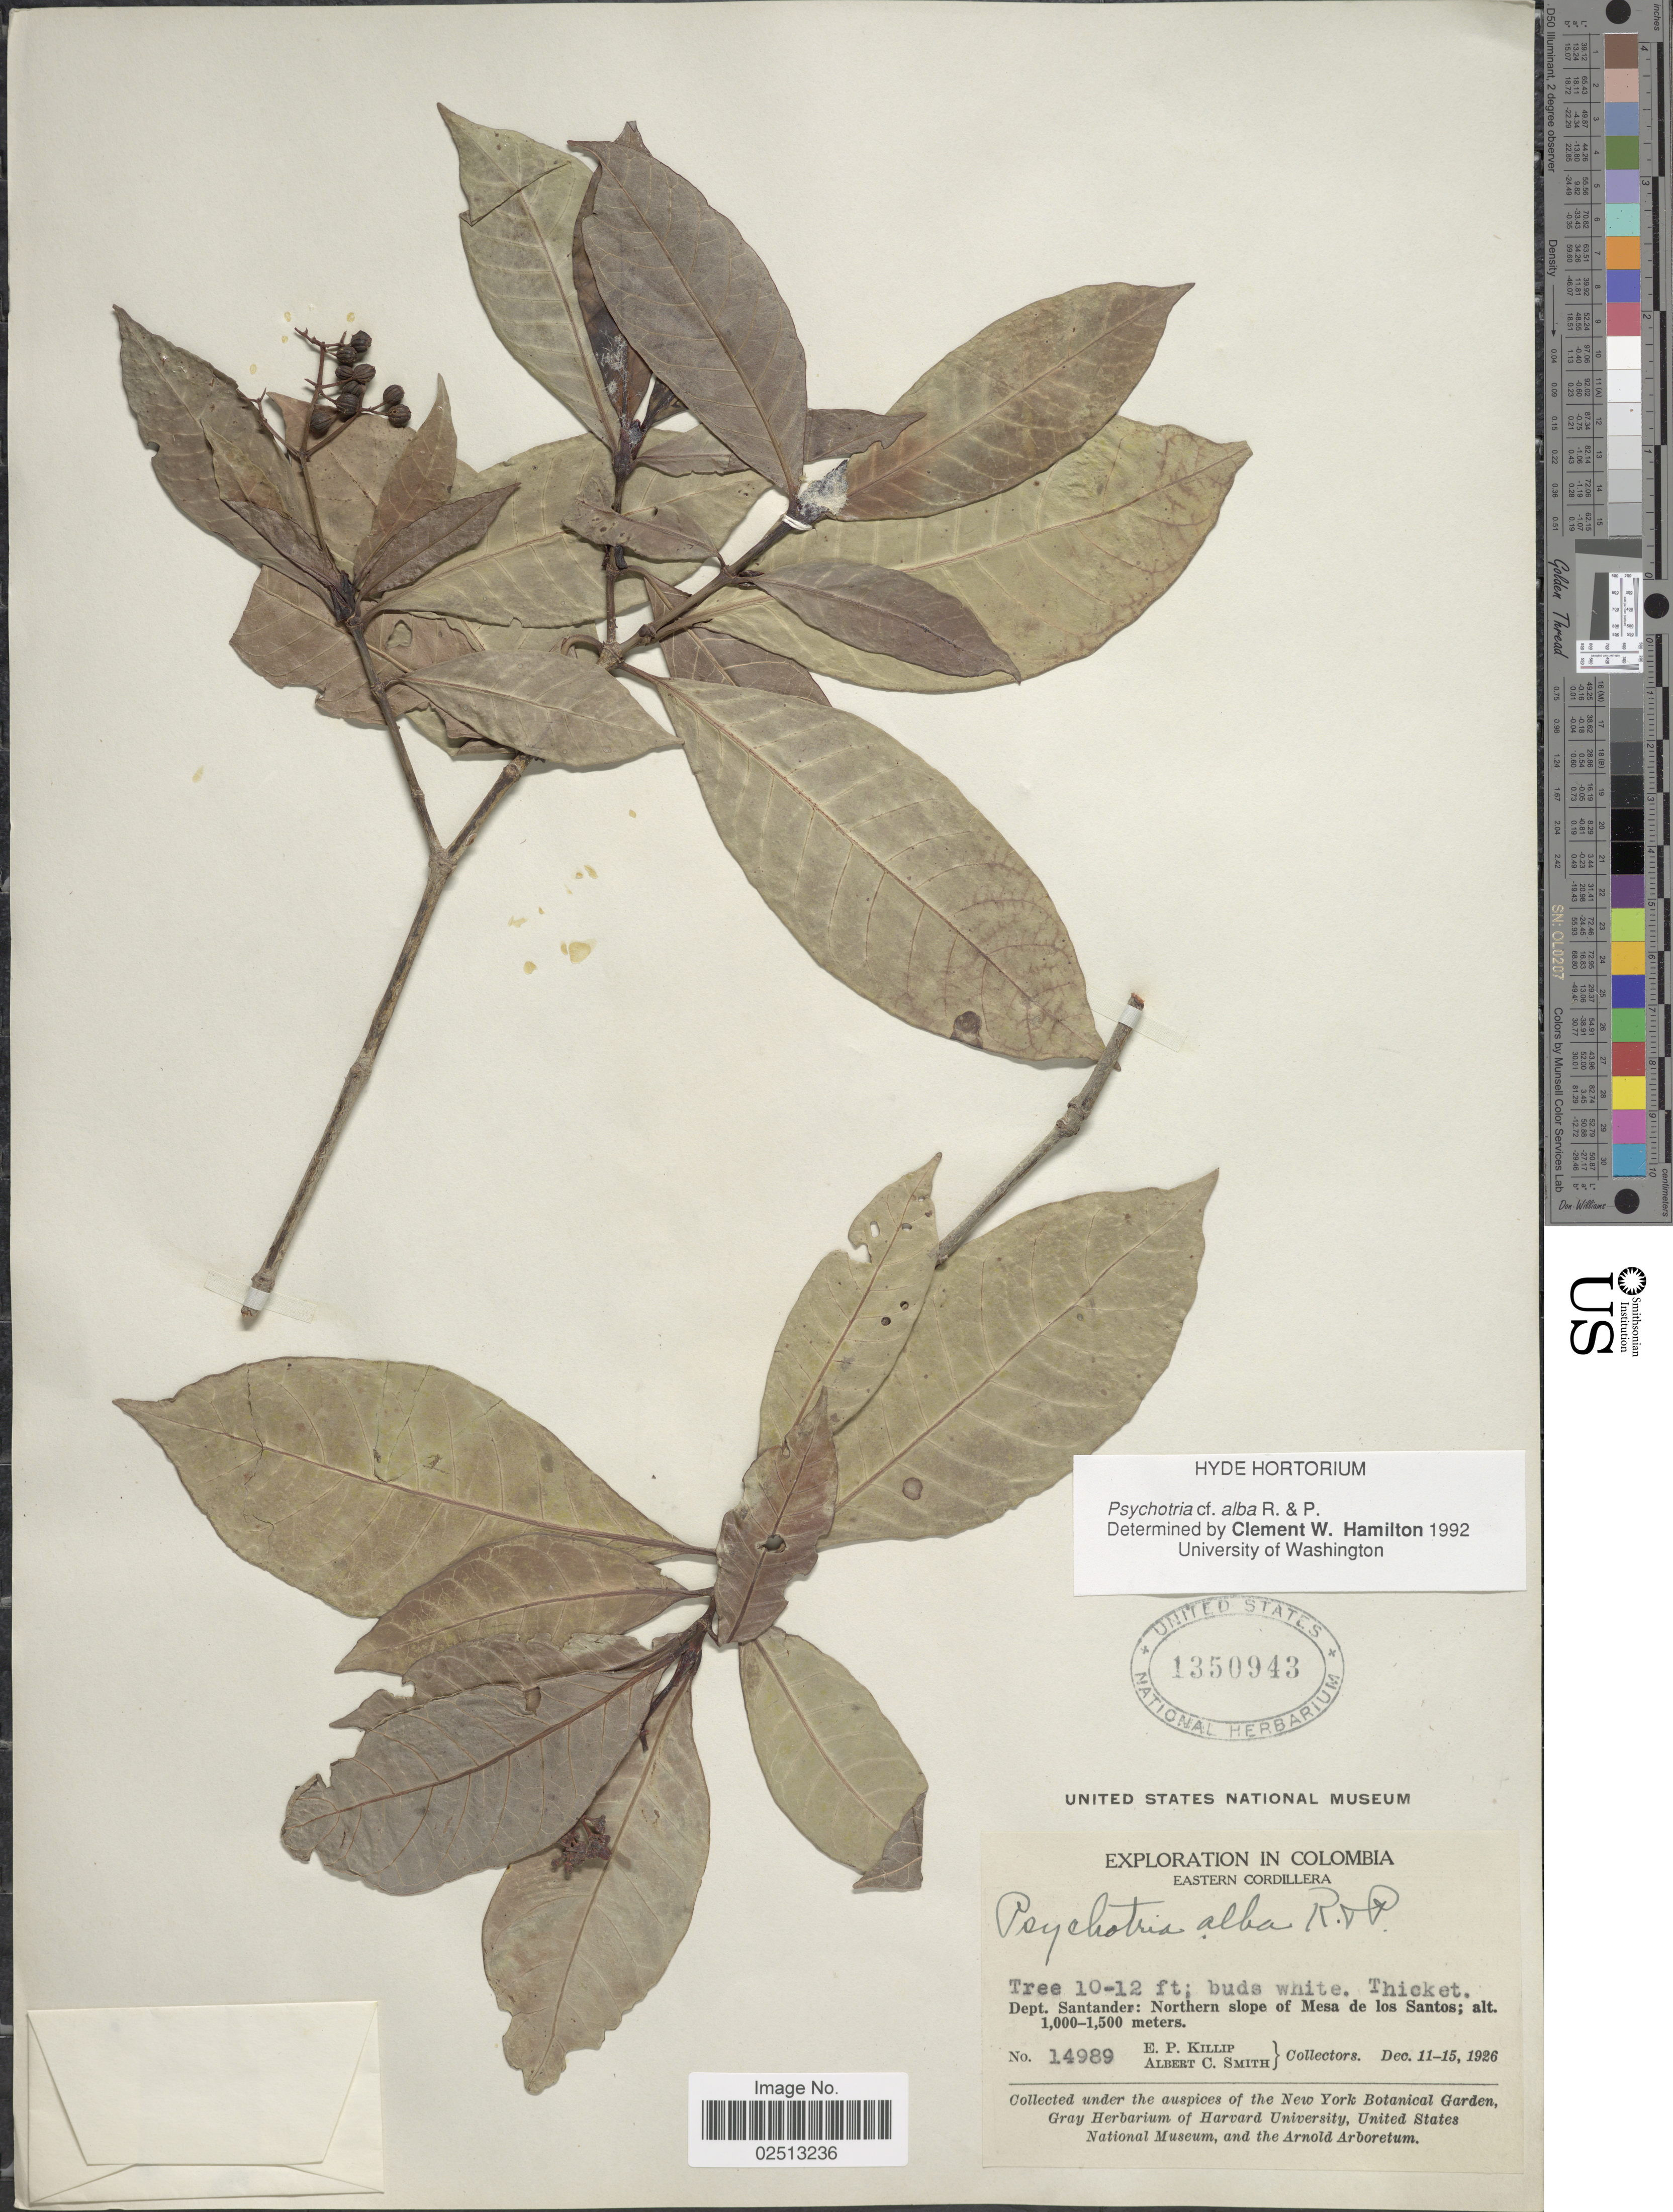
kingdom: Plantae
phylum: Tracheophyta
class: Magnoliopsida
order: Gentianales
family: Rubiaceae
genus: Psychotria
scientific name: Psychotria alba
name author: Ruiz & Pav.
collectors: E. P. Killip & A. C. Smith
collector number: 14989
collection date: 1926-12-11/1926-12-15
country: Colombia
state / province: Santander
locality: Dept. Santander: Northern slope of Mesa de los Santos.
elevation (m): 1000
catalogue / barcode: US 1350943